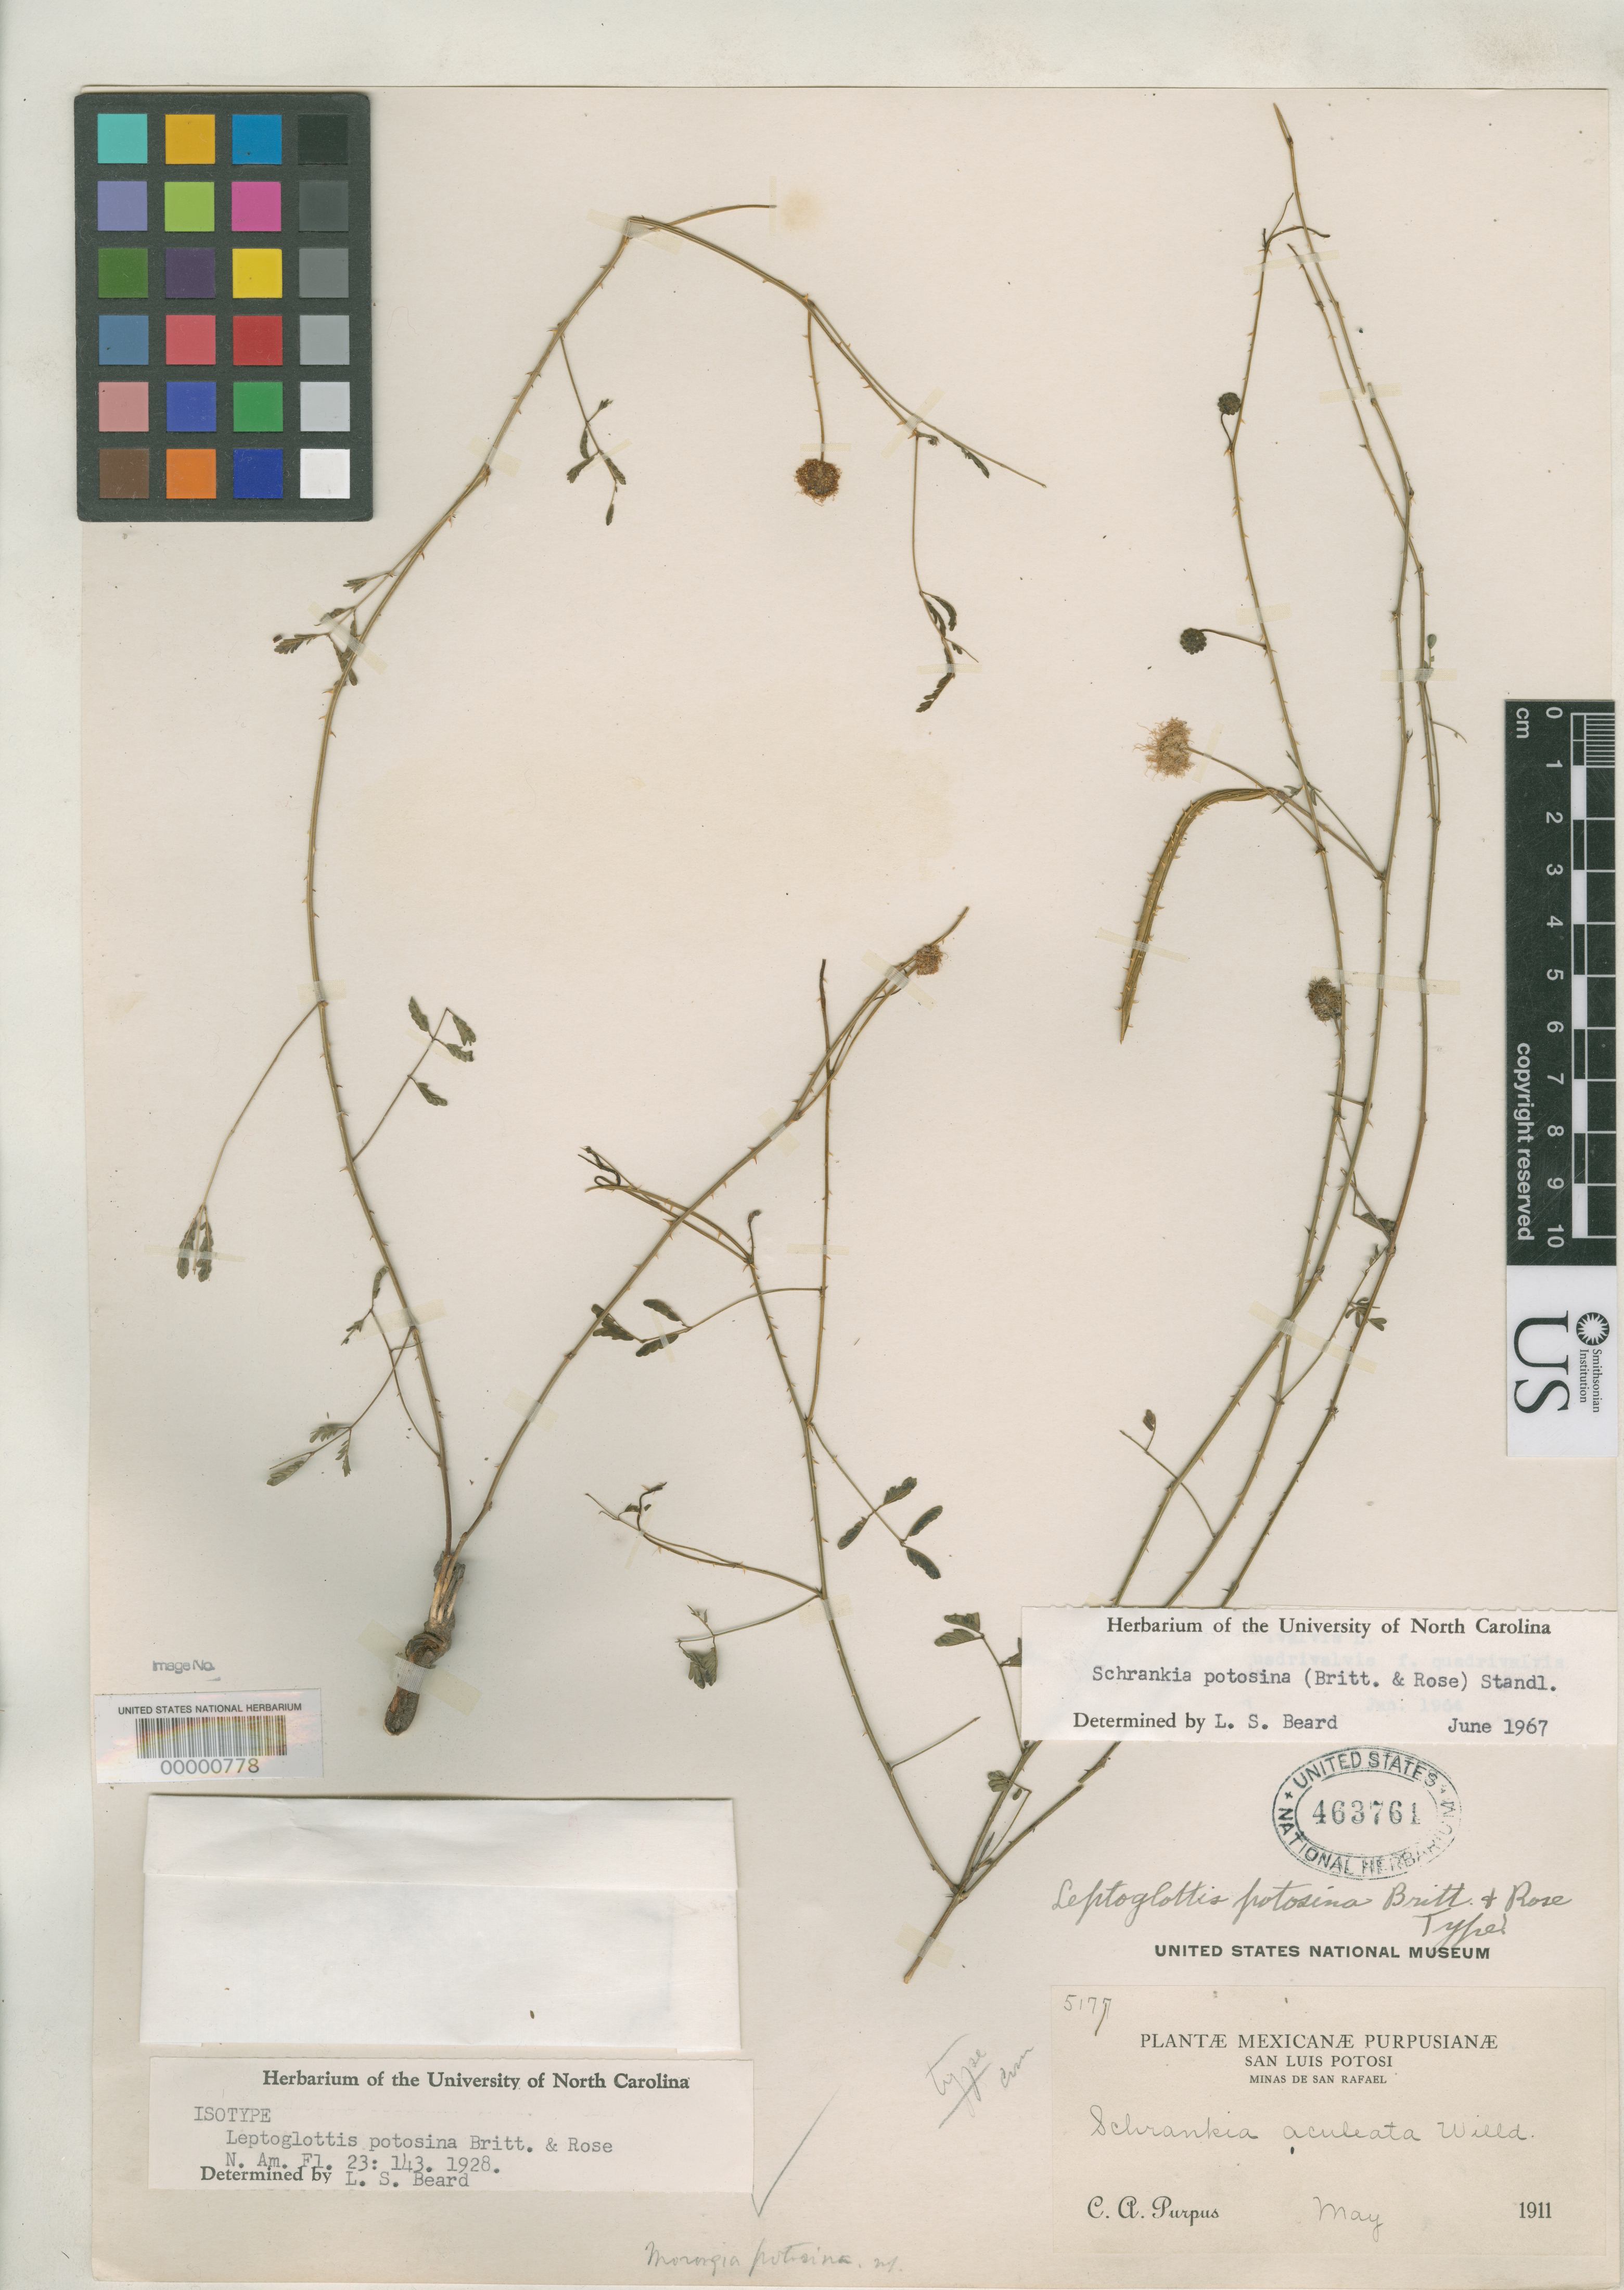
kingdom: Plantae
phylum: Tracheophyta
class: Magnoliopsida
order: Fabales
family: Fabaceae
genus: Leptoglottis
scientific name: Leptoglottis potosina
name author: Britton & Rose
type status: Isotype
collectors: C. A. Purpus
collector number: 5177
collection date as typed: May 1911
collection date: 1911-05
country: Mexico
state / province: San Luis Potosi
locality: Minas de San Rafael.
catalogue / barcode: US 463761